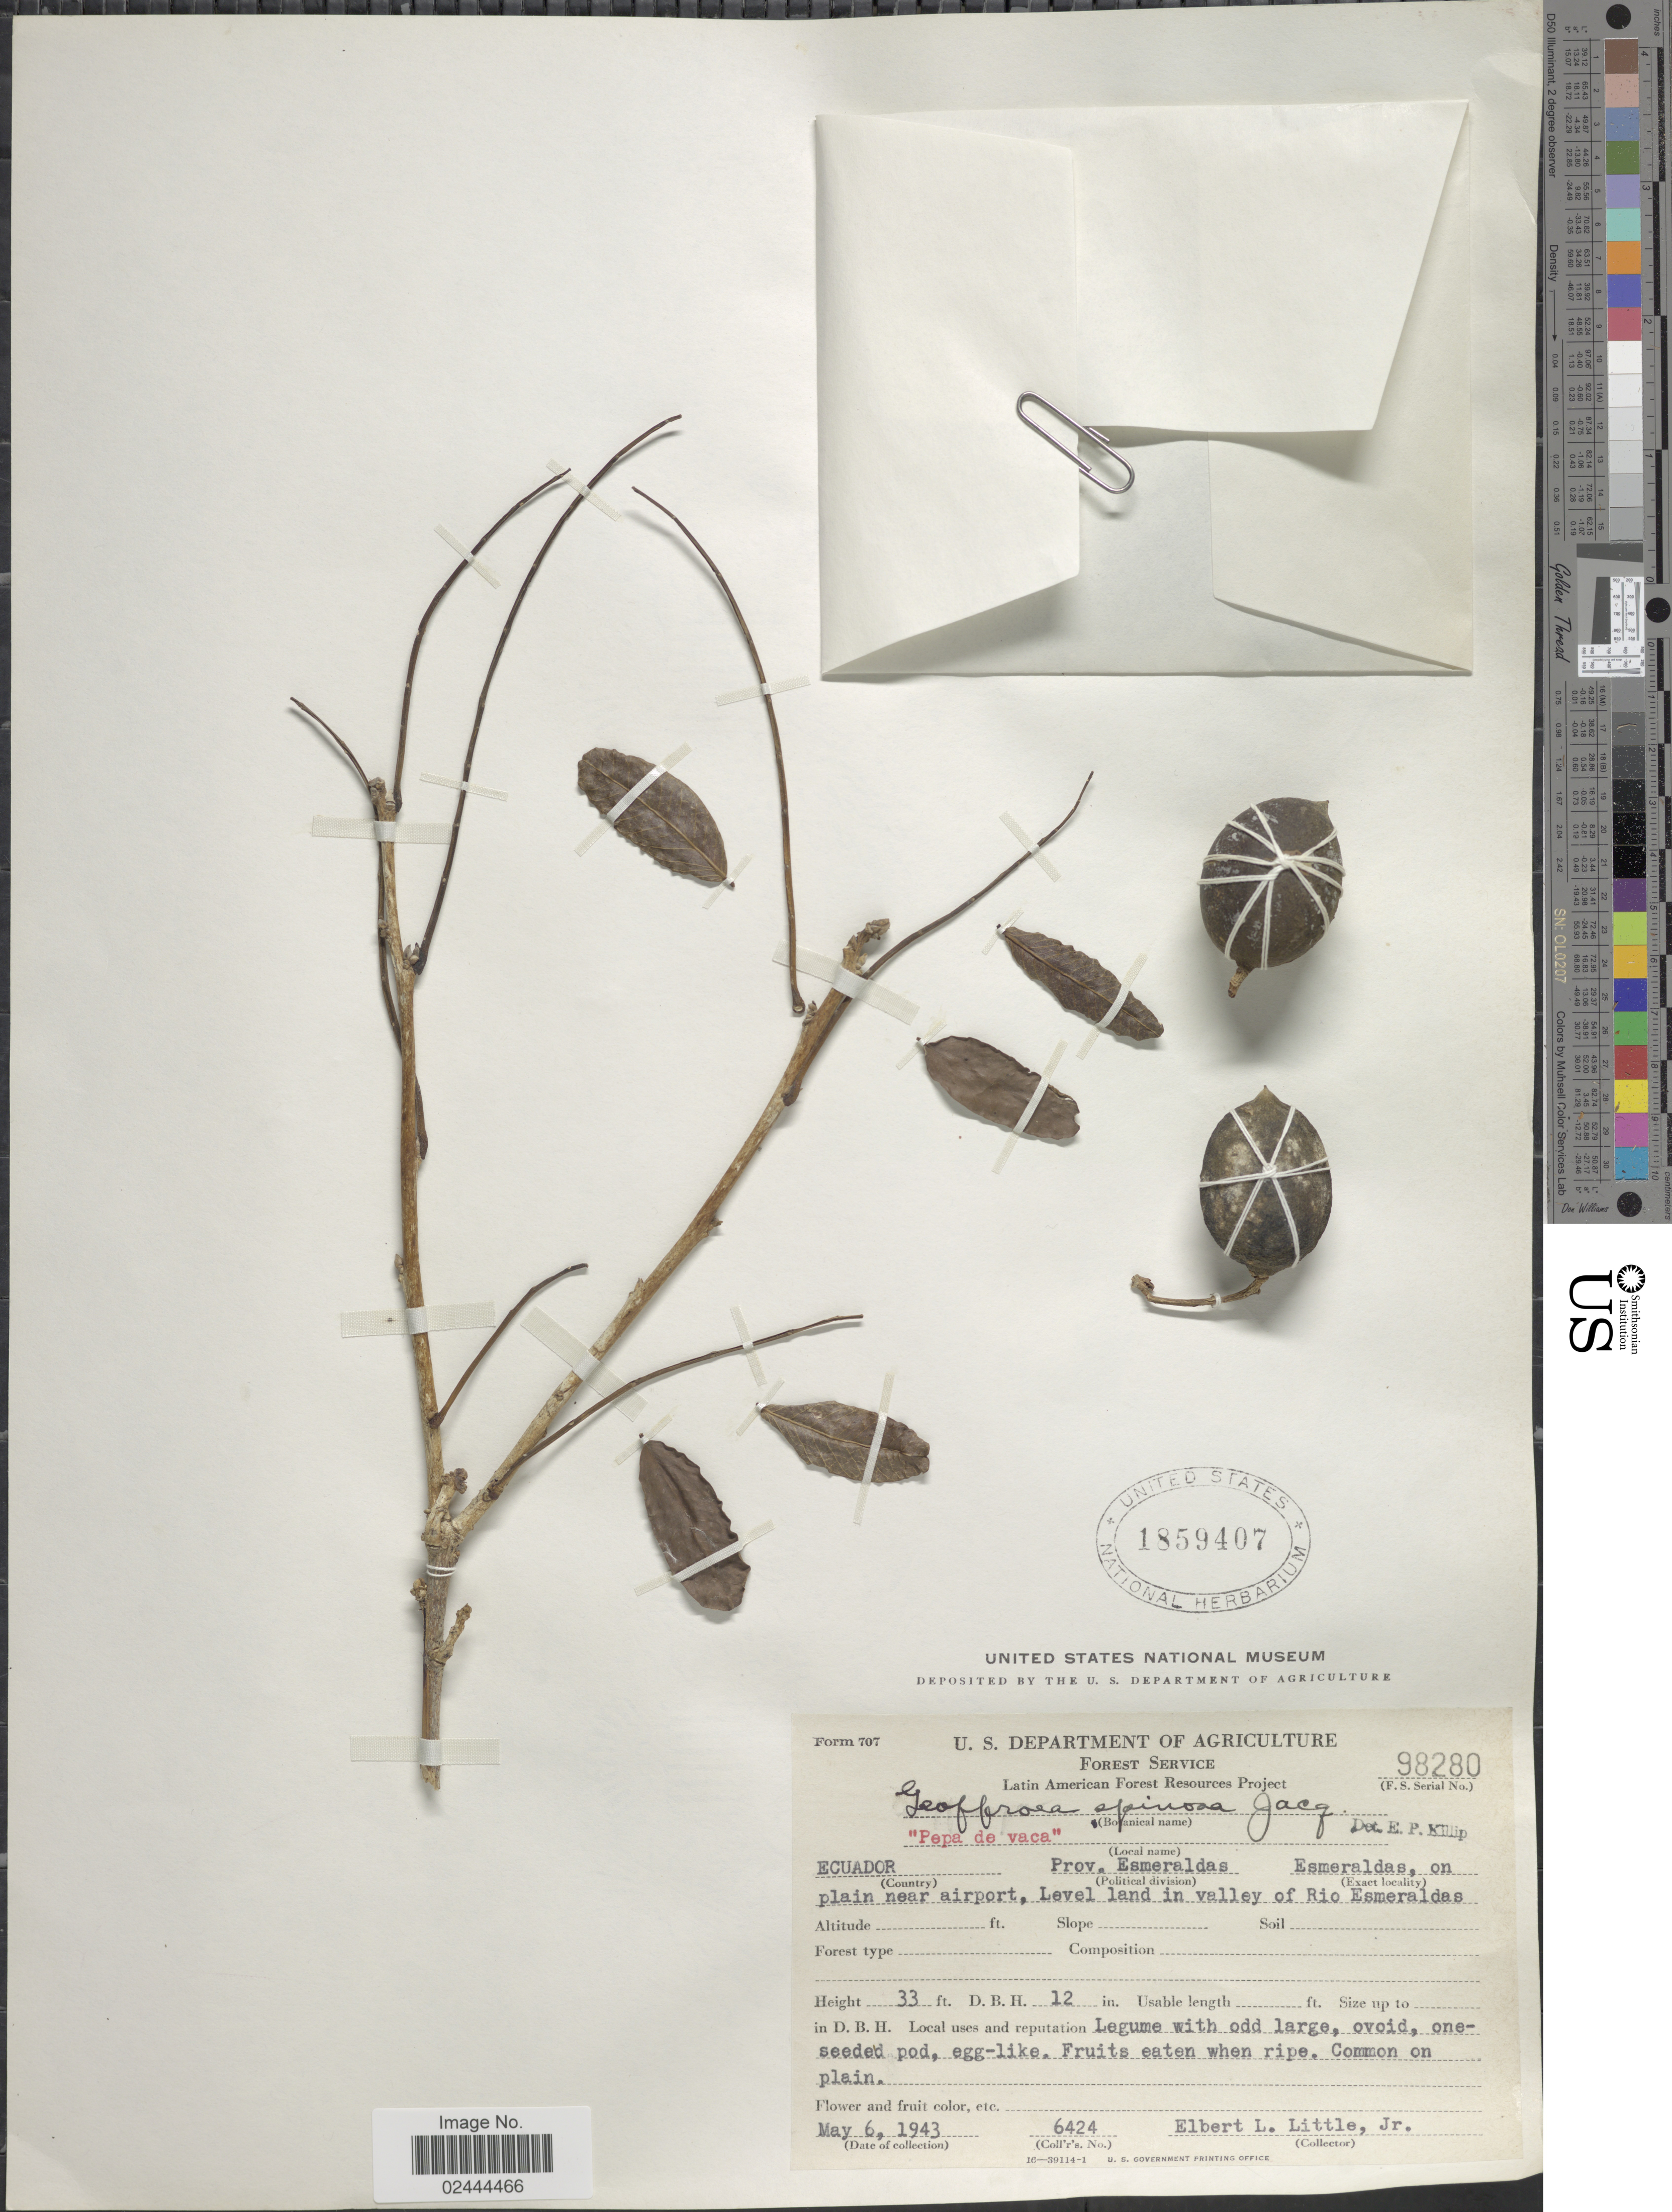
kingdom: Plantae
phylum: Tracheophyta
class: Magnoliopsida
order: Fabales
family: Fabaceae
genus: Geoffroea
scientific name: Geoffroea spinosa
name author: Jacq.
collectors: E. L. Little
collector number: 6424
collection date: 1943-05-06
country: Ecuador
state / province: Esmeraldas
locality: Esmeraldas, on plain near airport, level land in valley of Rio Esmeraldas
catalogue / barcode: US 1859407